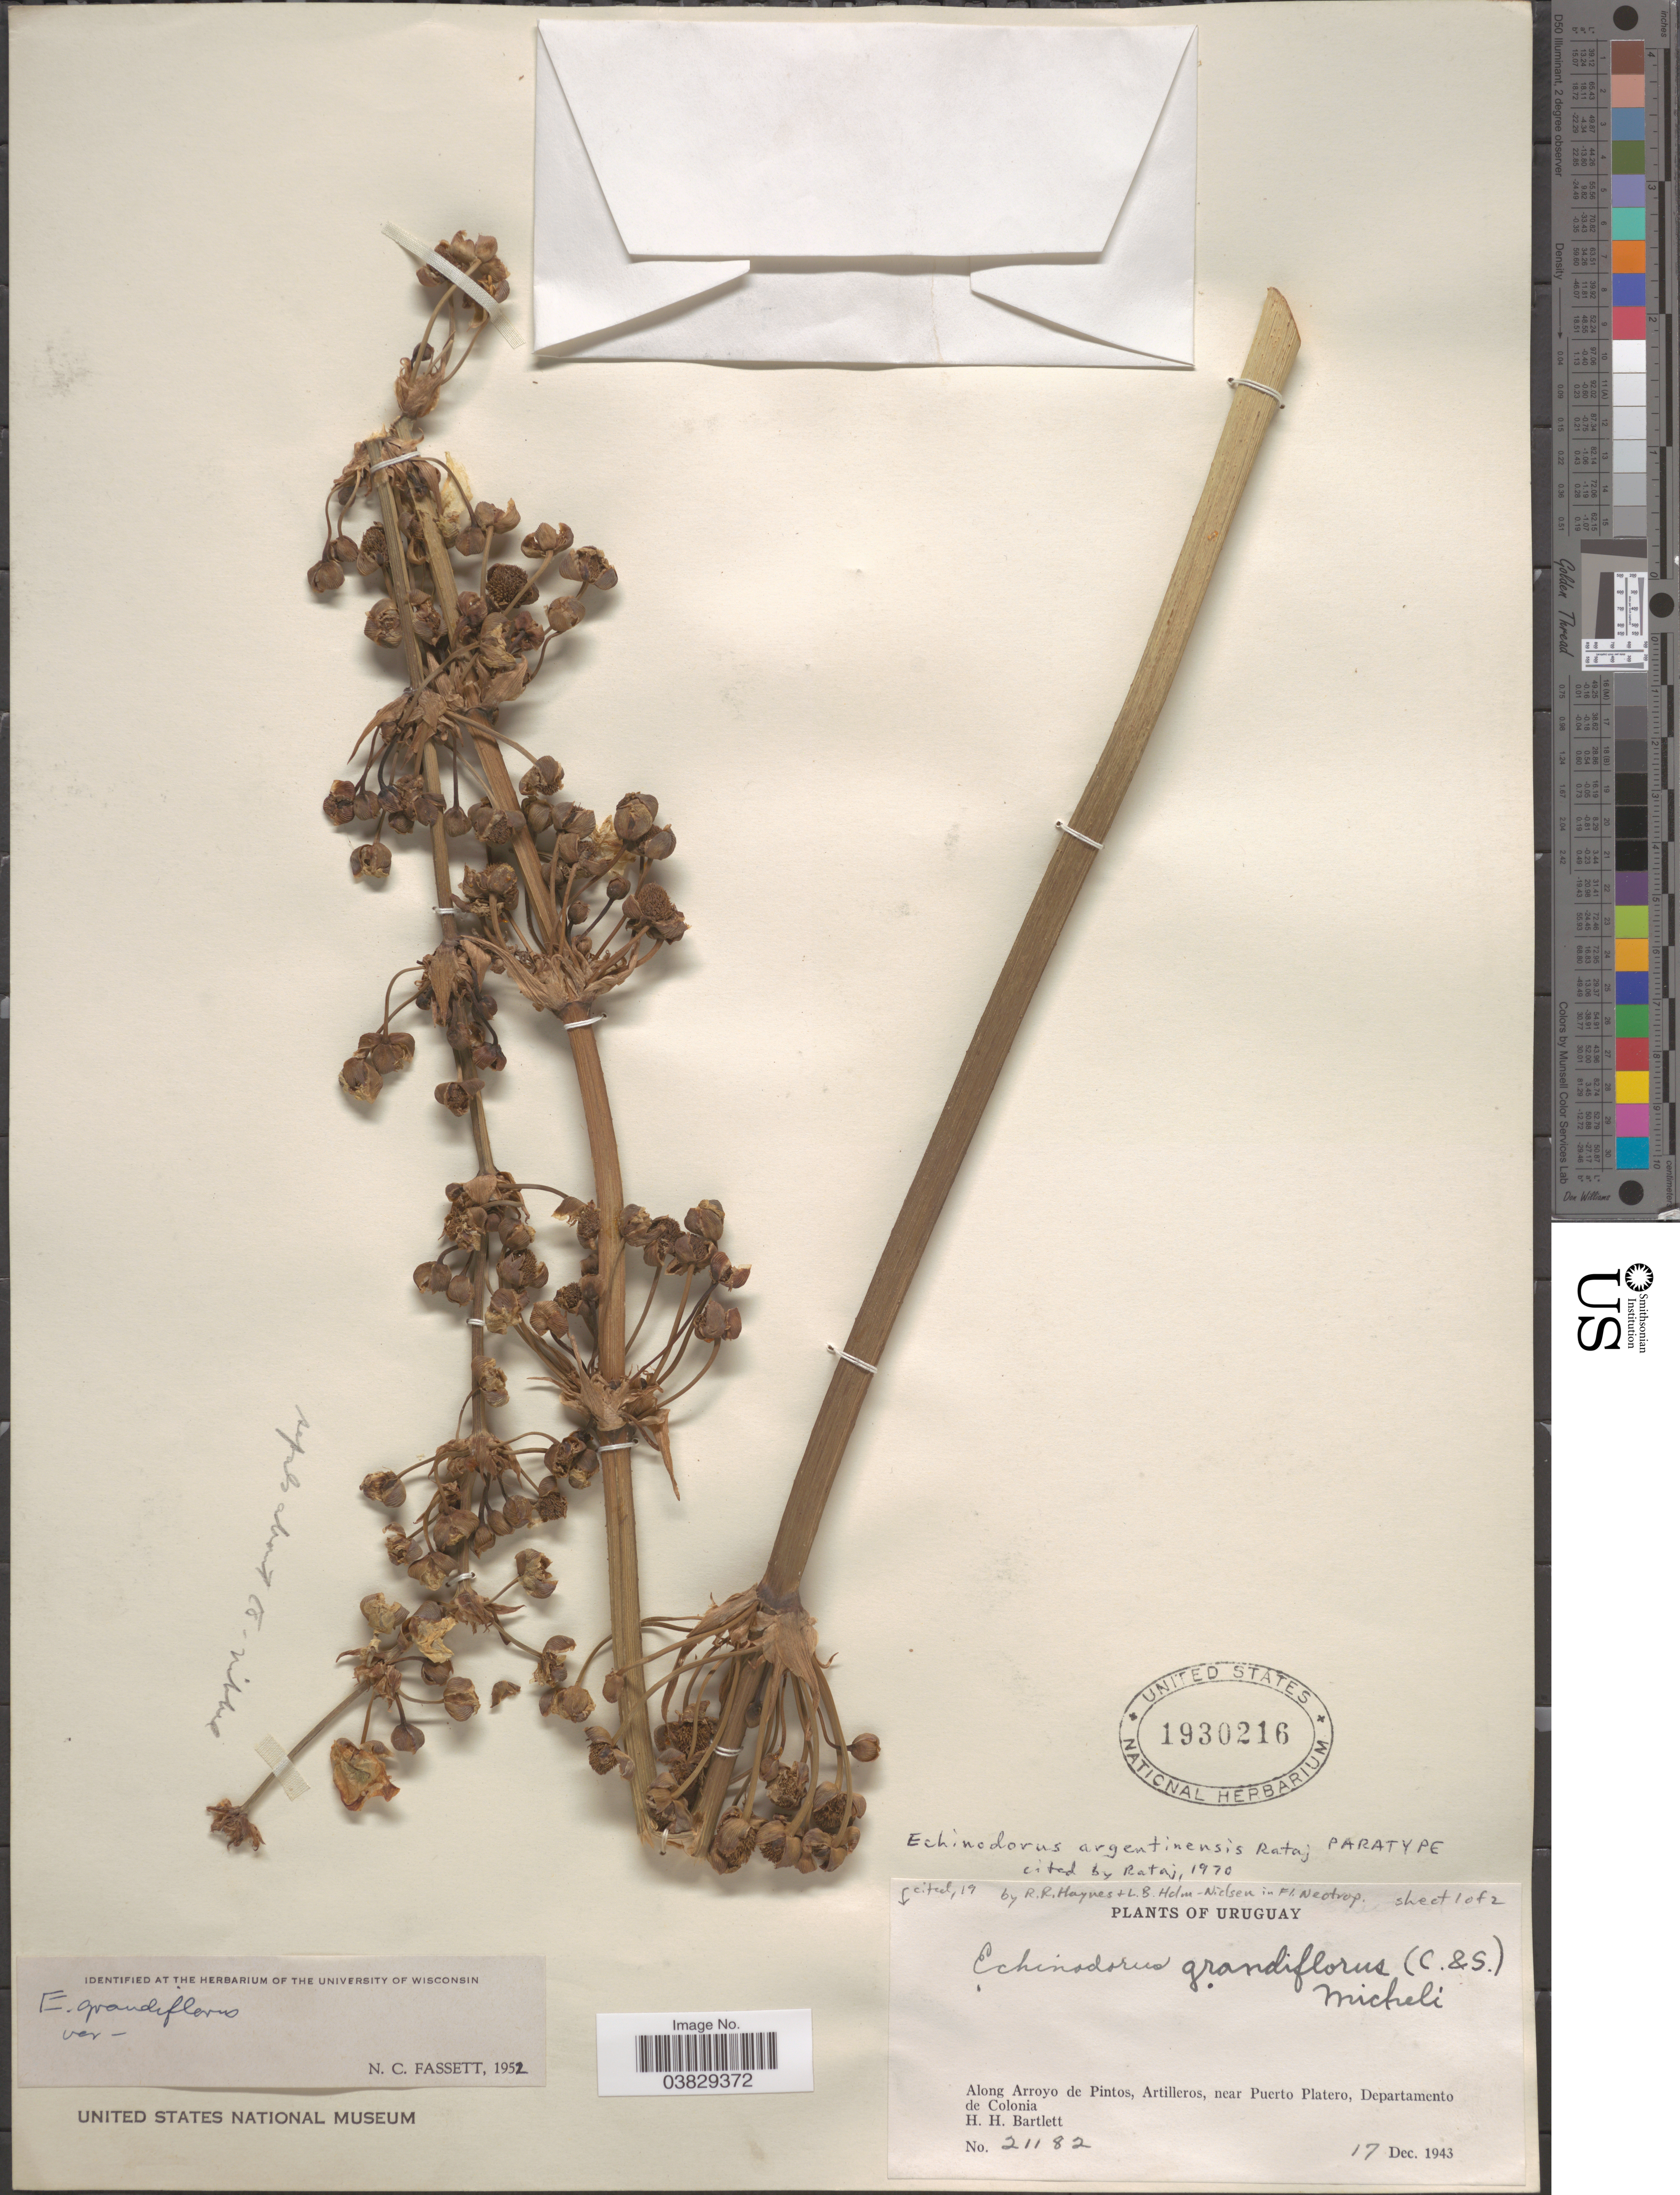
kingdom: Plantae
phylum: Tracheophyta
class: Liliopsida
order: Alismatales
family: Alismataceae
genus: Echinodorus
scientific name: Echinodorus grandiflorus subsp. grandiflorus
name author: (Cham. & Schltdl.) Micheli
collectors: H. H. Bartlett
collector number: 21182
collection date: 1943-12-17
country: Uruguay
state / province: Colonia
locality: Along Arroyo de Pintos, Artilleros, near Puerto Platero, Departamento de Colonia.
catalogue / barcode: US 1930216